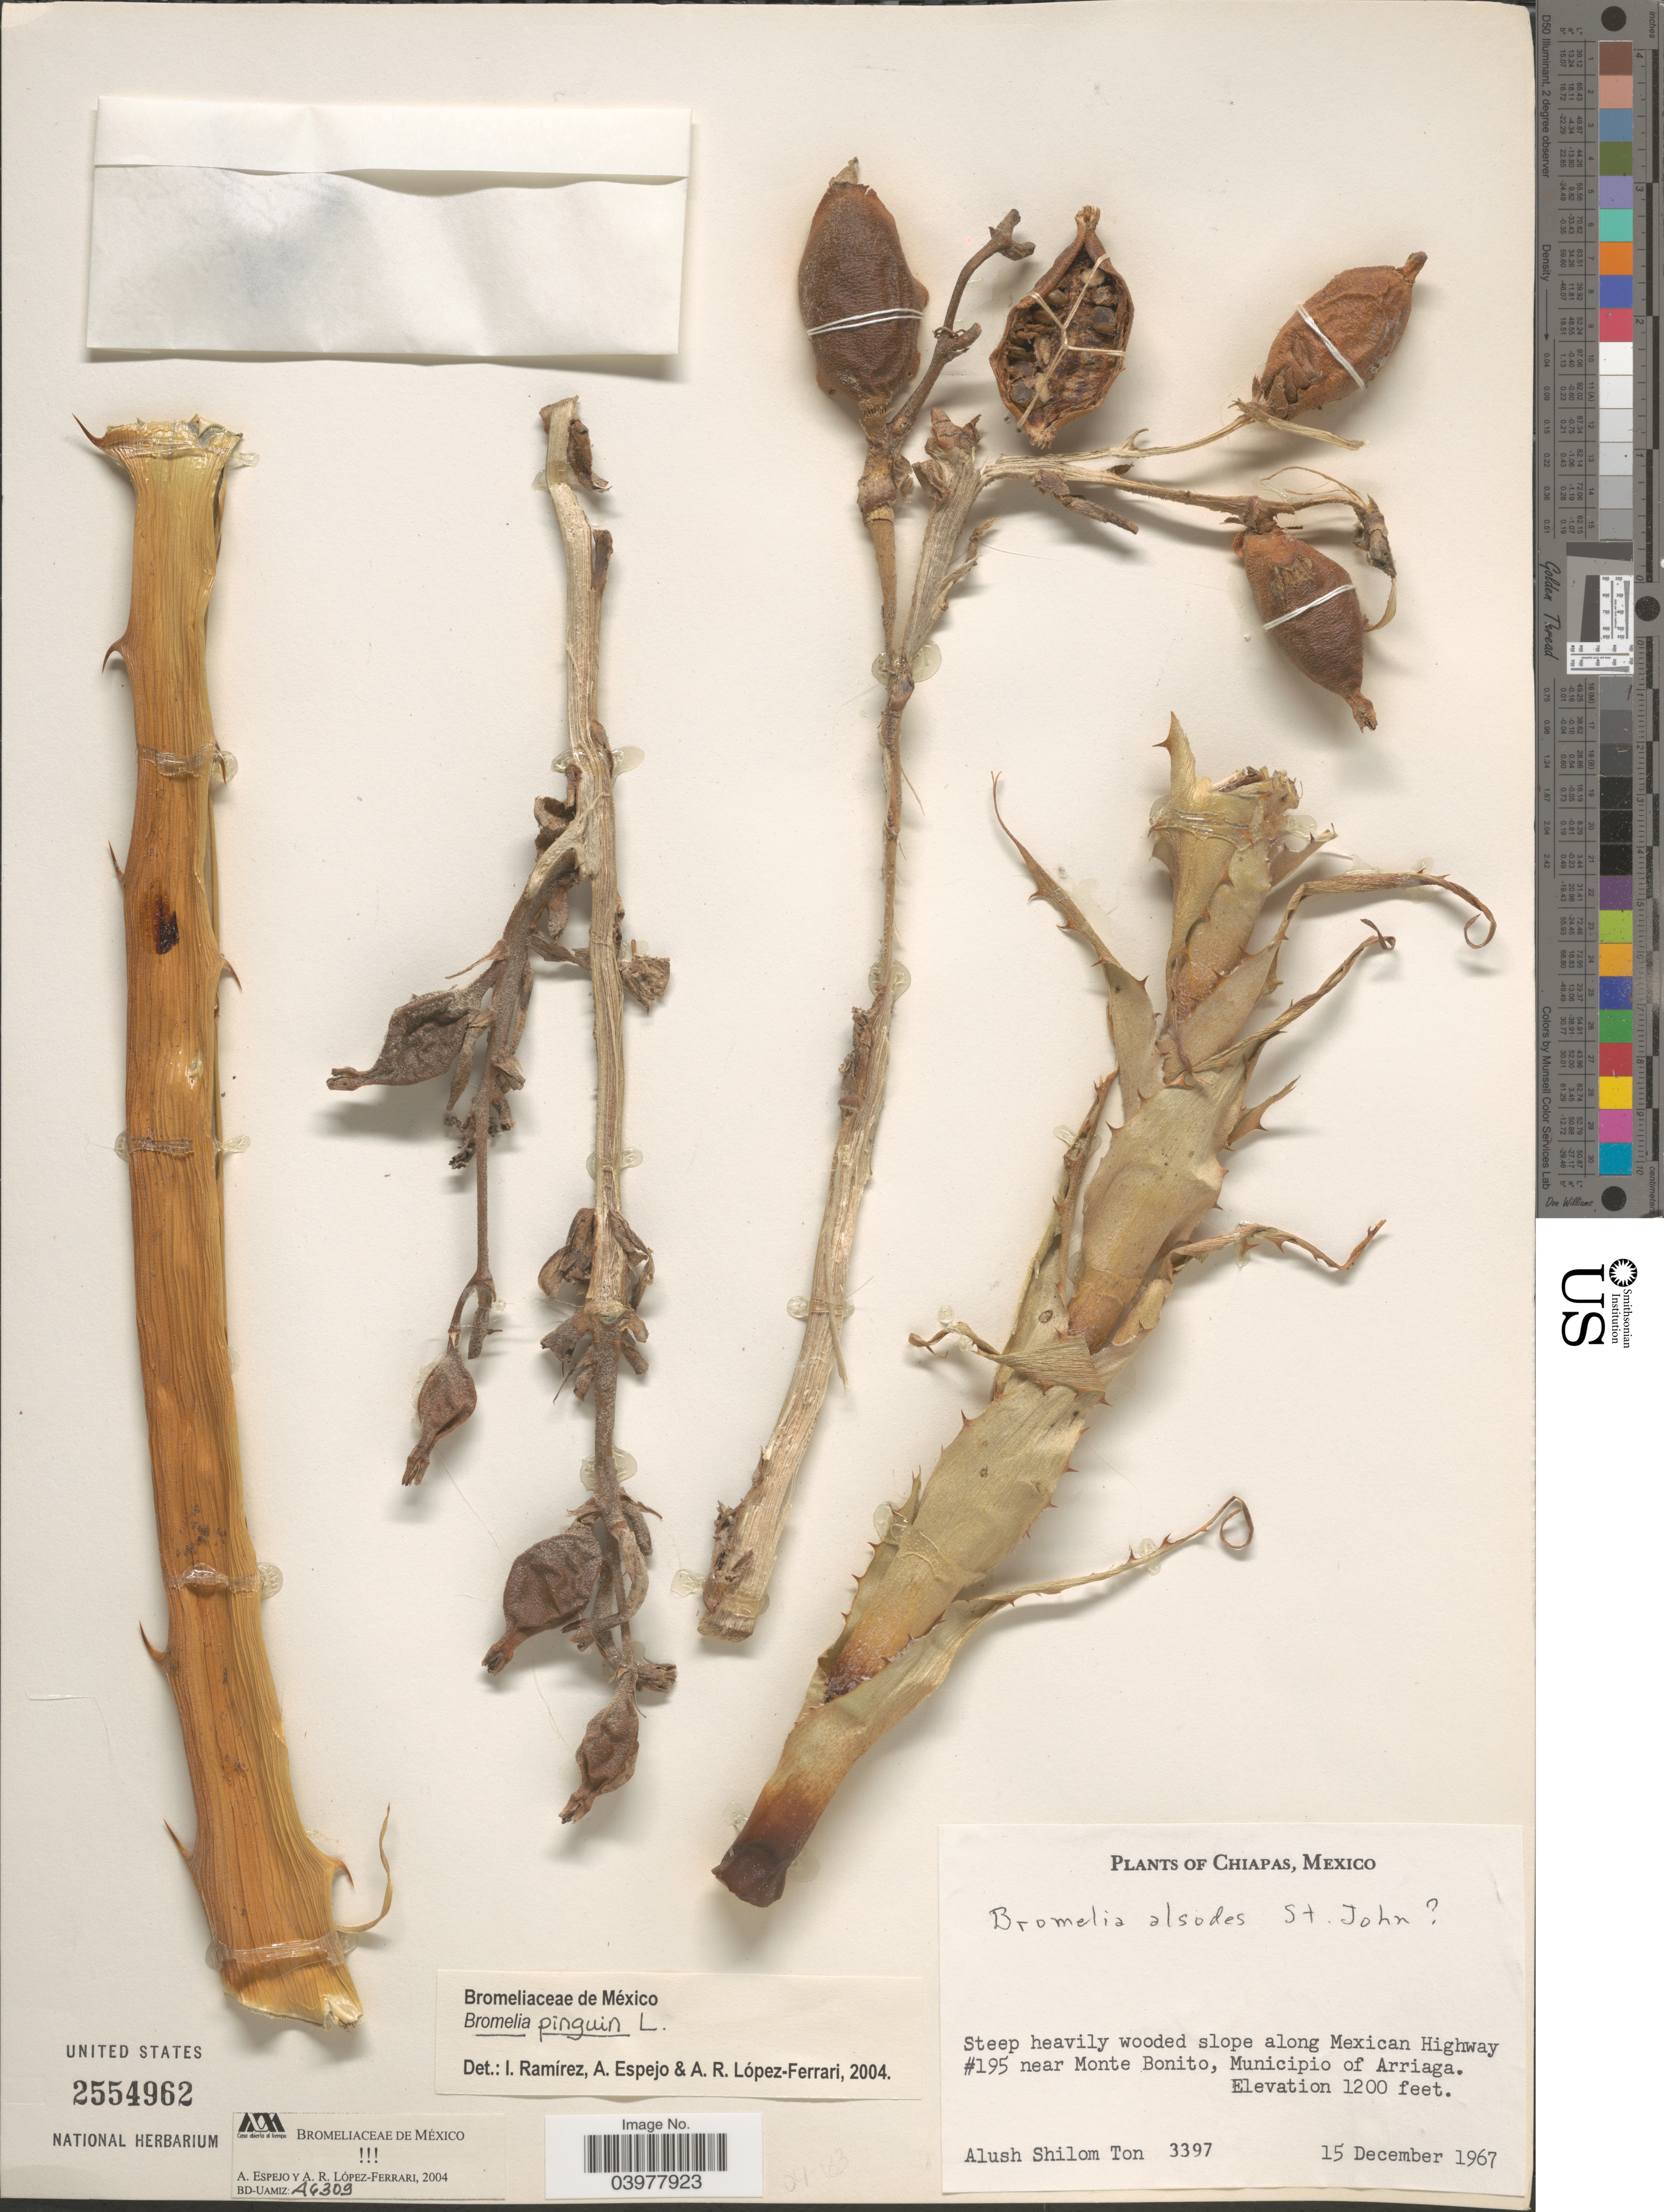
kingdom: Plantae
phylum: Tracheophyta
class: Liliopsida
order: Poales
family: Bromeliaceae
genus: Bromelia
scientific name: Bromelia pinguin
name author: L.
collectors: A. S. Ton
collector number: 3397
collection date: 1967-12-15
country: Mexico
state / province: Chiapas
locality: Steep heavily wooded slope along Mexican Highway #195 near Monte Bonito, Municipio of Arriaga.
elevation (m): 366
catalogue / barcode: US 2554962